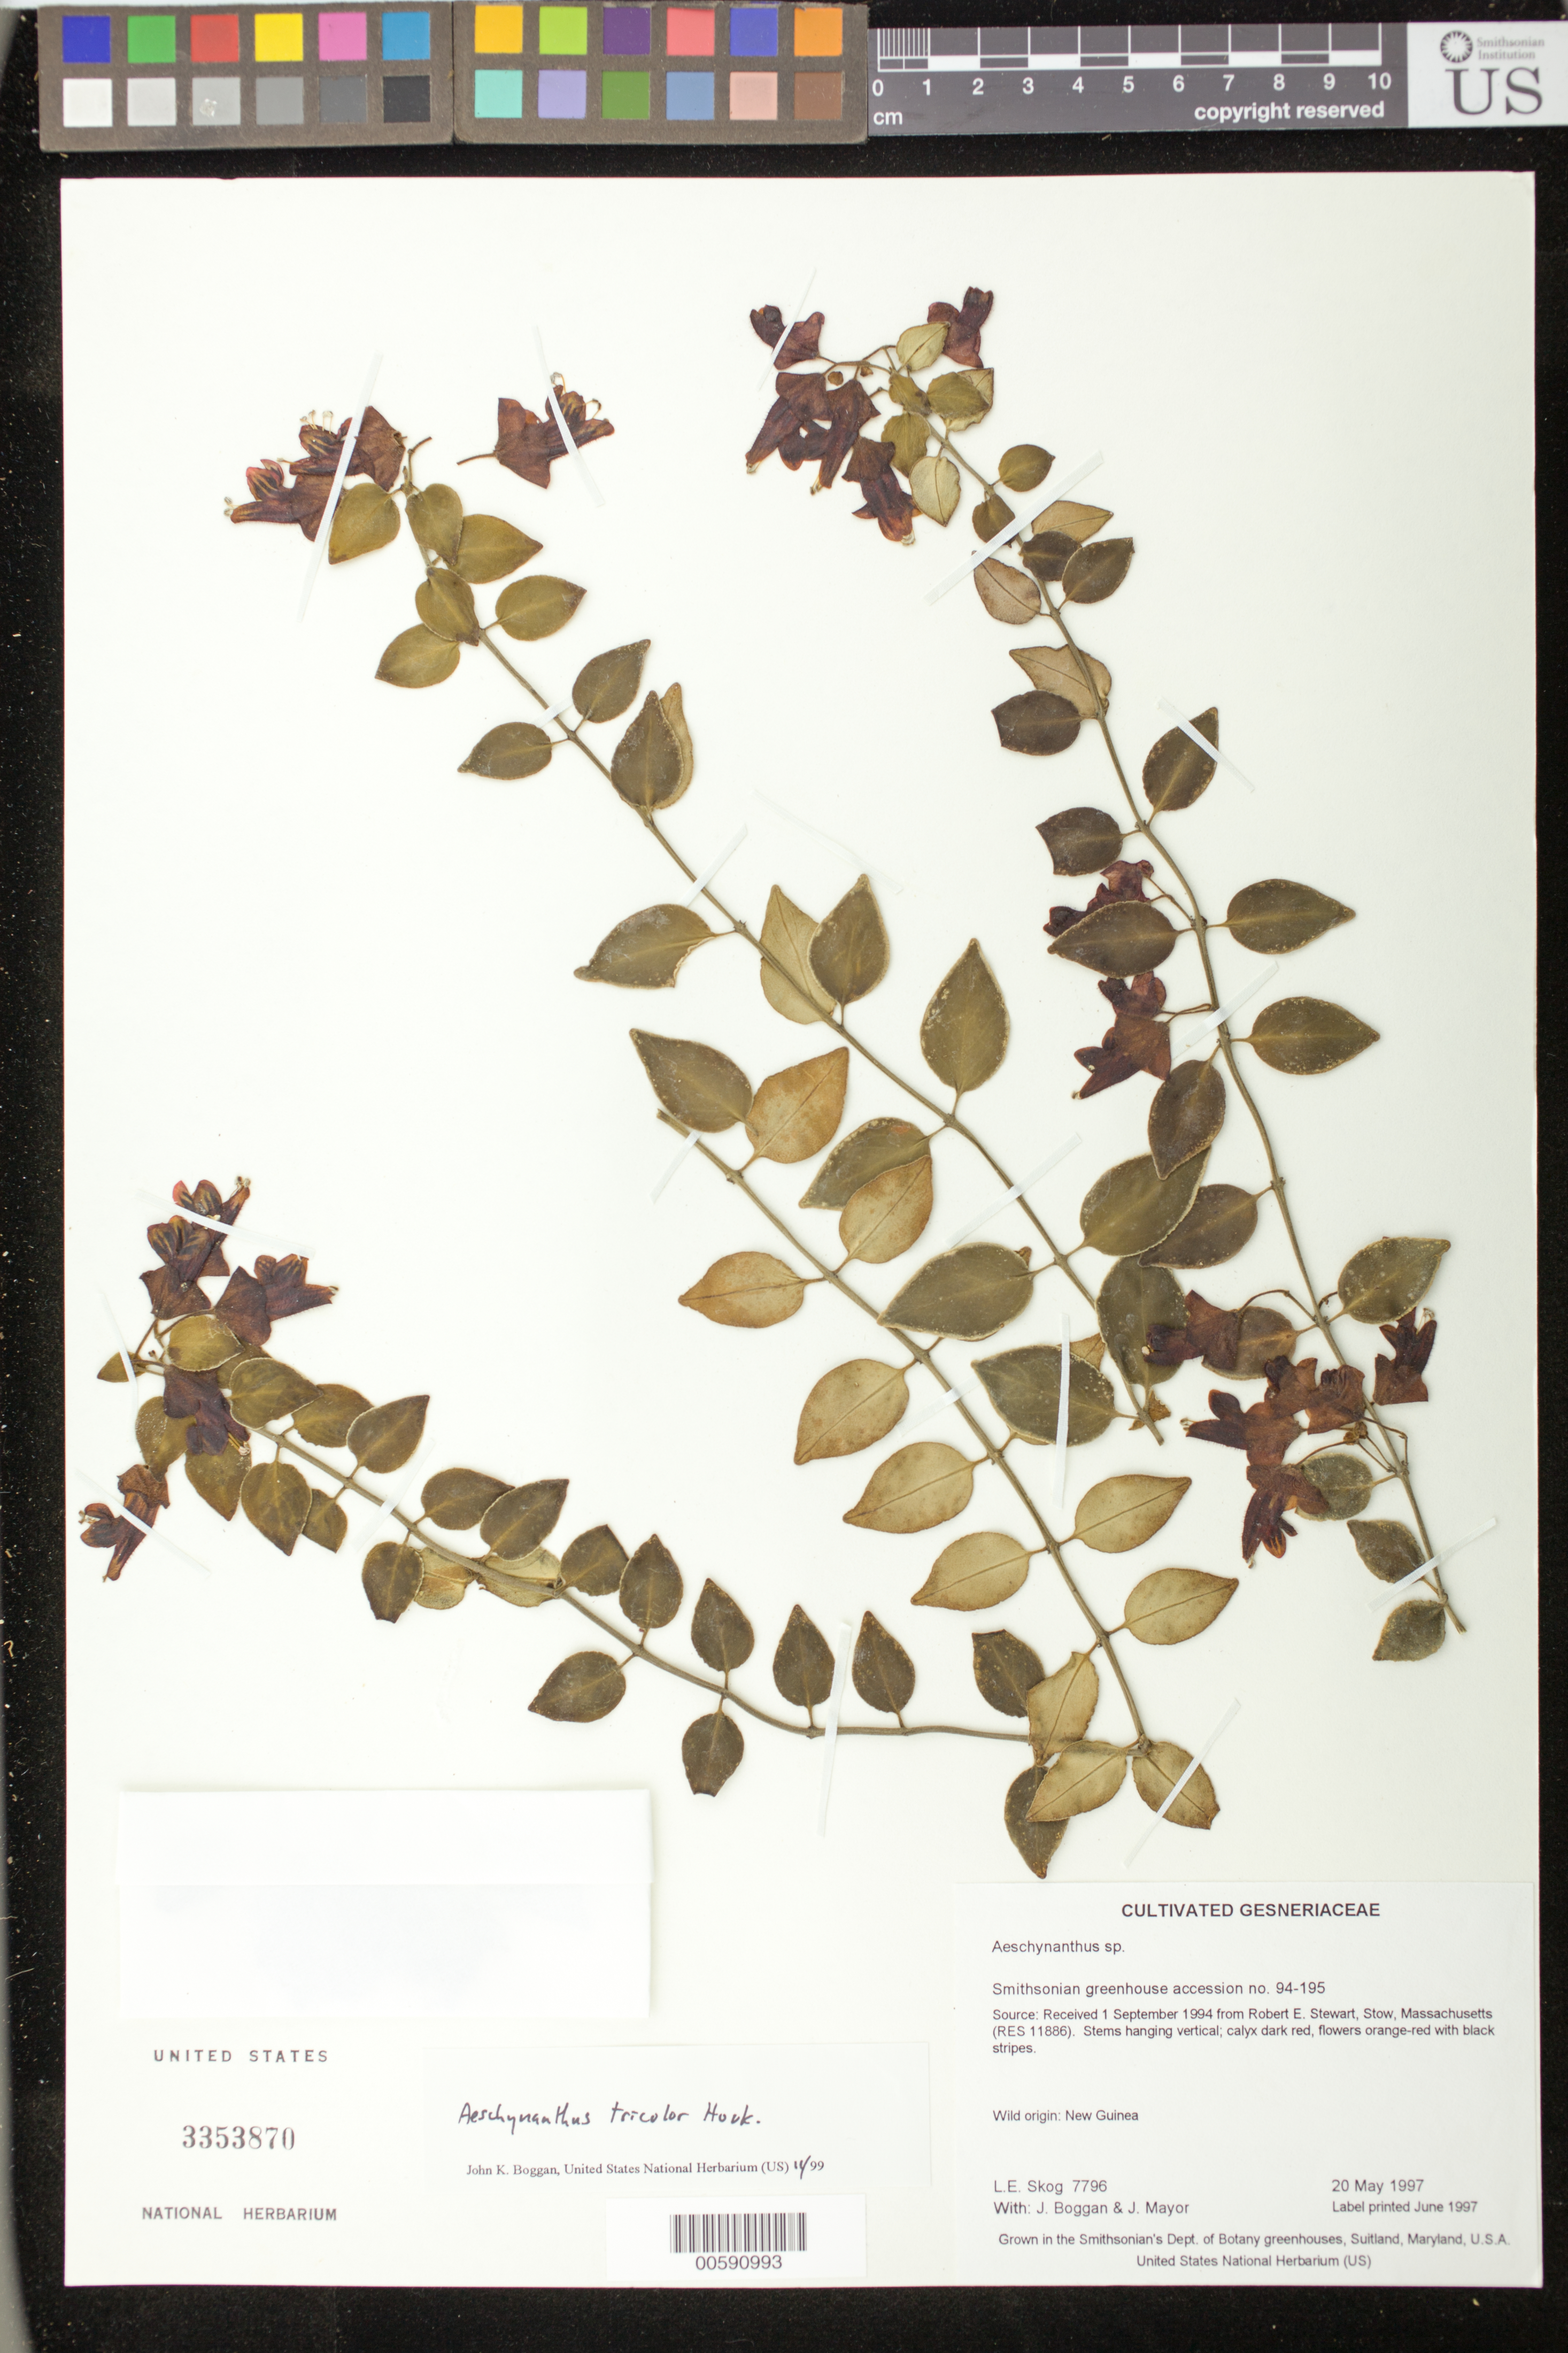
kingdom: Plantae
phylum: Tracheophyta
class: Magnoliopsida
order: Lamiales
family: Gesneriaceae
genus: Aeschynanthus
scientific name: Aeschynanthus tricolor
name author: Hook.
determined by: Boggan, J. K., (US), NMNH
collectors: L. E. Skog, J. K. Boggan & J. Mayor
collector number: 7796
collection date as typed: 20 May 1997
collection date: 1997-05-20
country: Papua New Guinea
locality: Grown in the Smithsonian's Dept. of Botany greenhouses, Suitland, Maryland, U.S.A.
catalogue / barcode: US 3353870